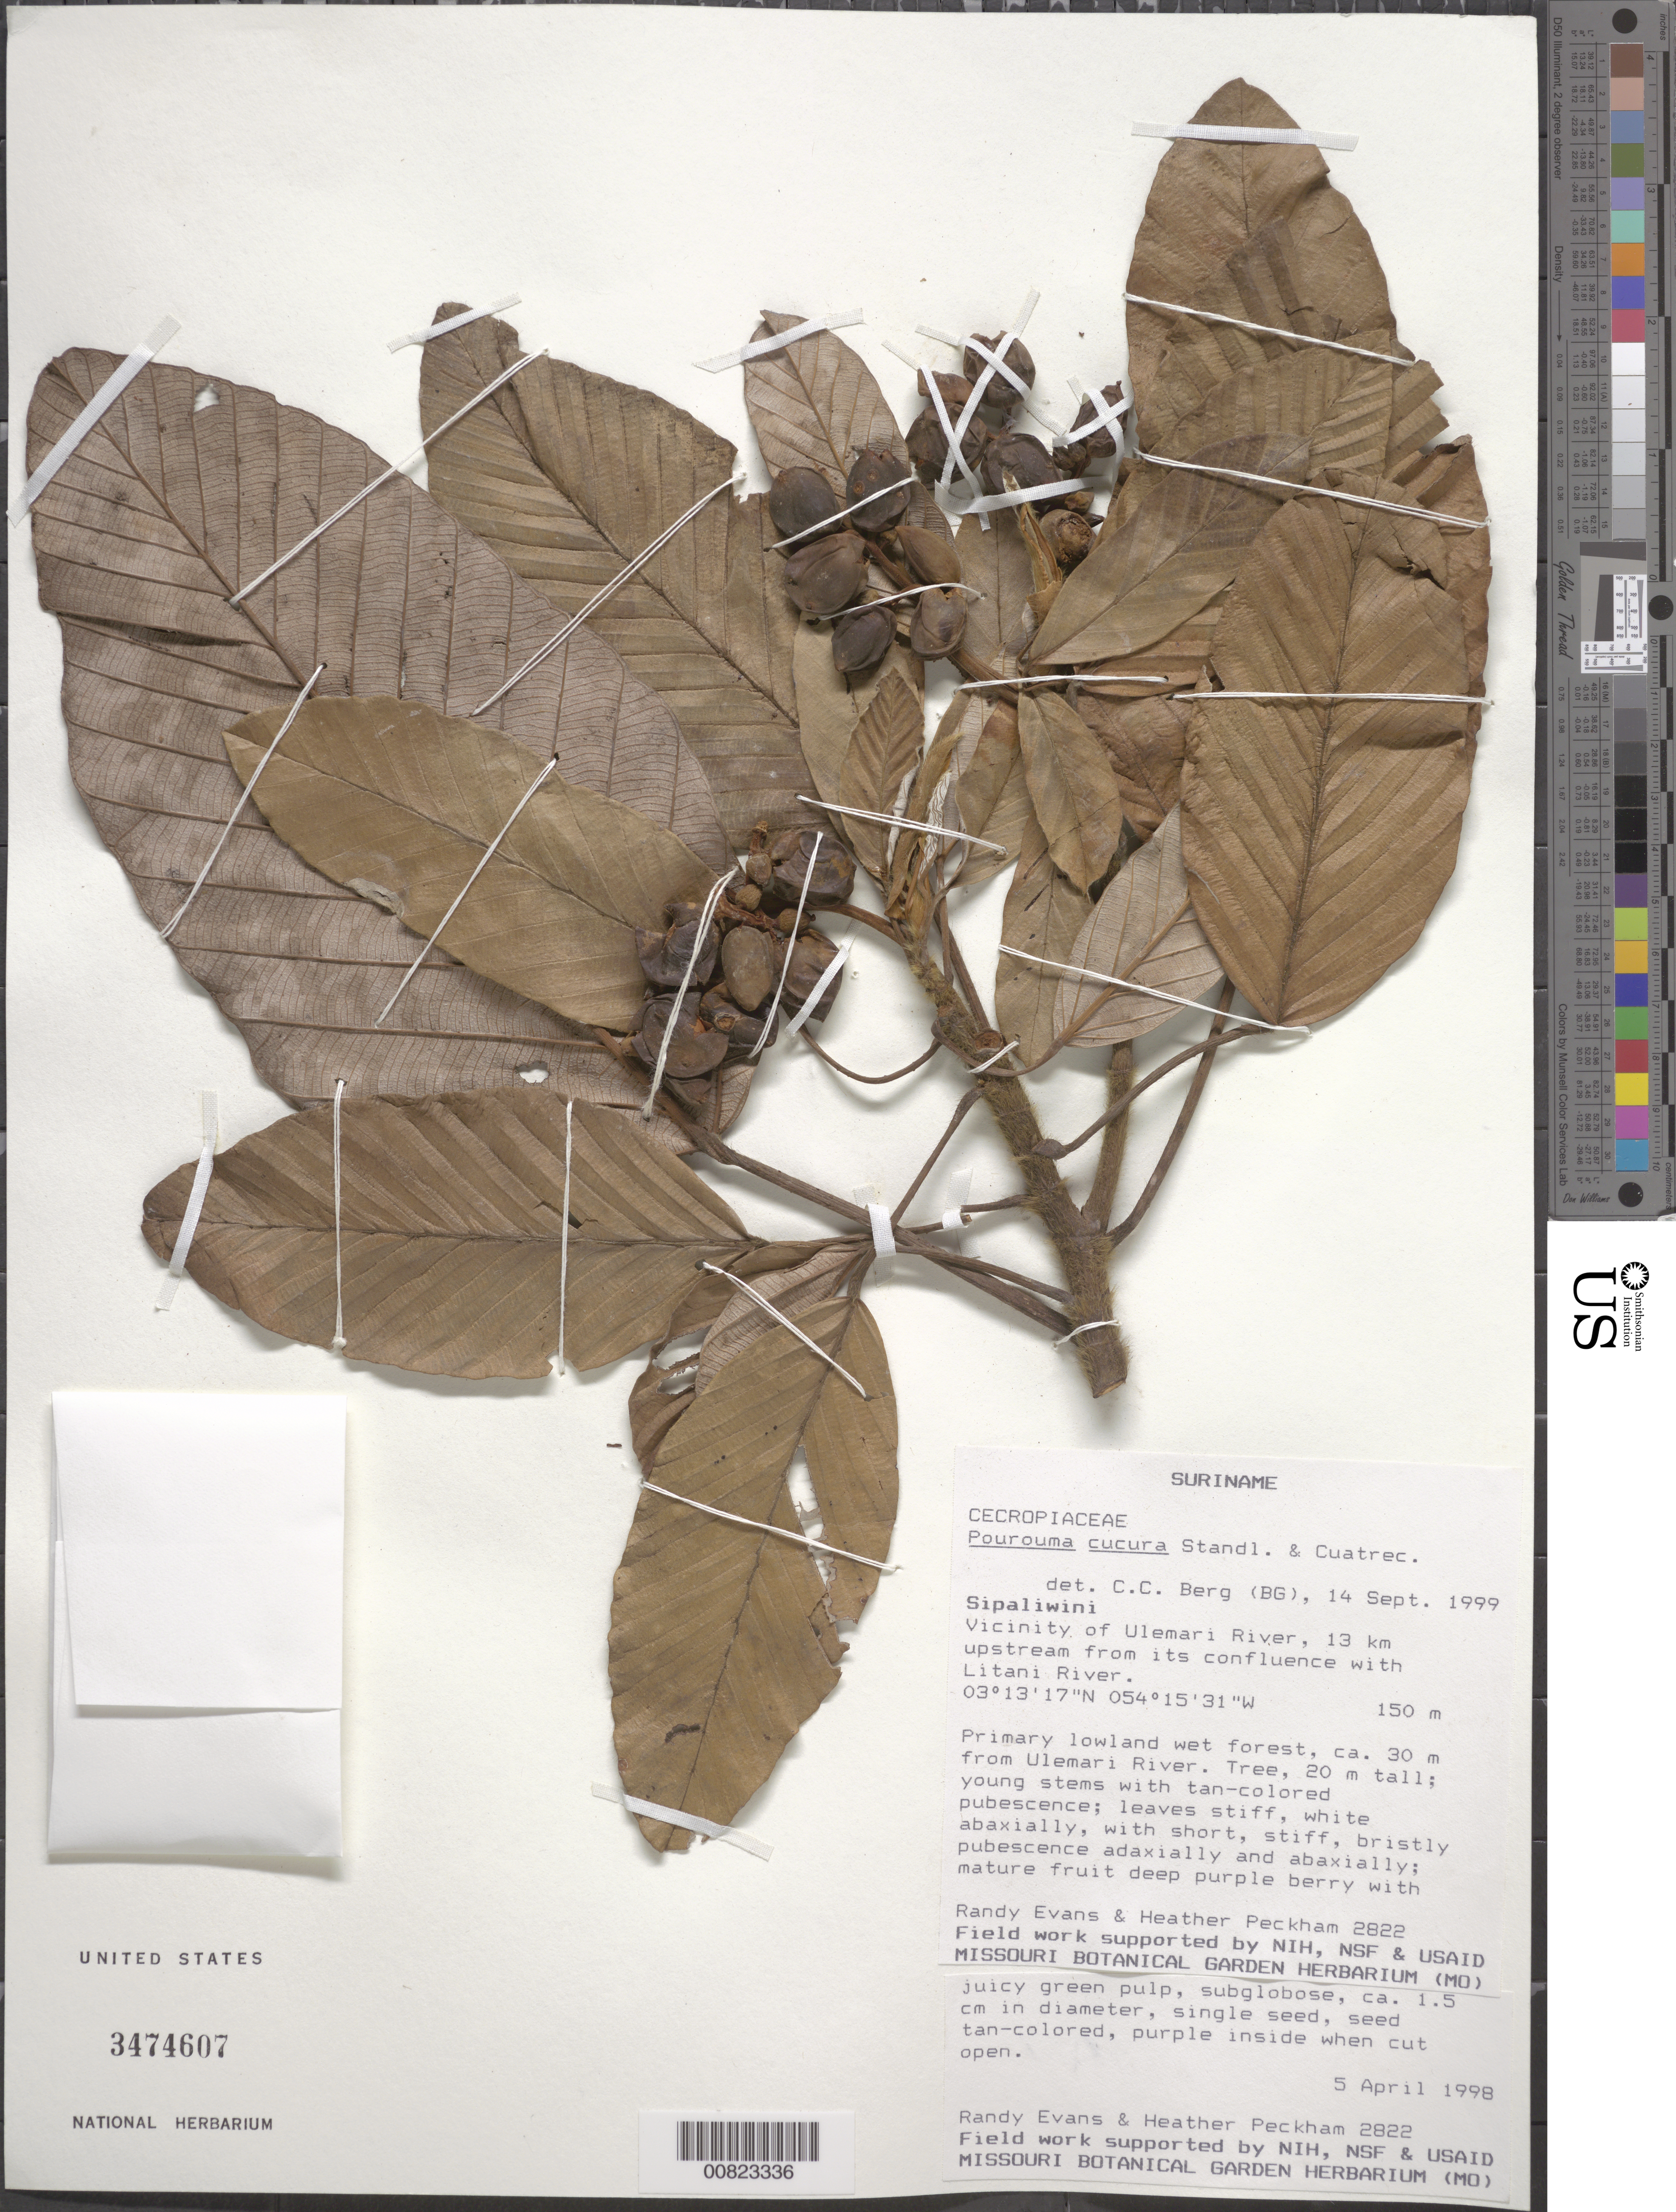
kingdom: Plantae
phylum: Tracheophyta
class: Magnoliopsida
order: Rosales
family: Urticaceae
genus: Pourouma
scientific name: Pourouma cucura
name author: Standl. & Cuatrec.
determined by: Berg, C. C.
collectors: R. Evans & H. Peckham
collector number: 2822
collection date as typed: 5-Apr-98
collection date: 1998-04-05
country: Suriname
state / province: Sipaliwini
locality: Ulemari R., ca. 13 km upstream from confl. with Litani R.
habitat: Primary lowland wet forest, ca. 30 m from Ulemari R.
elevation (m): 150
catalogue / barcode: US 3474607